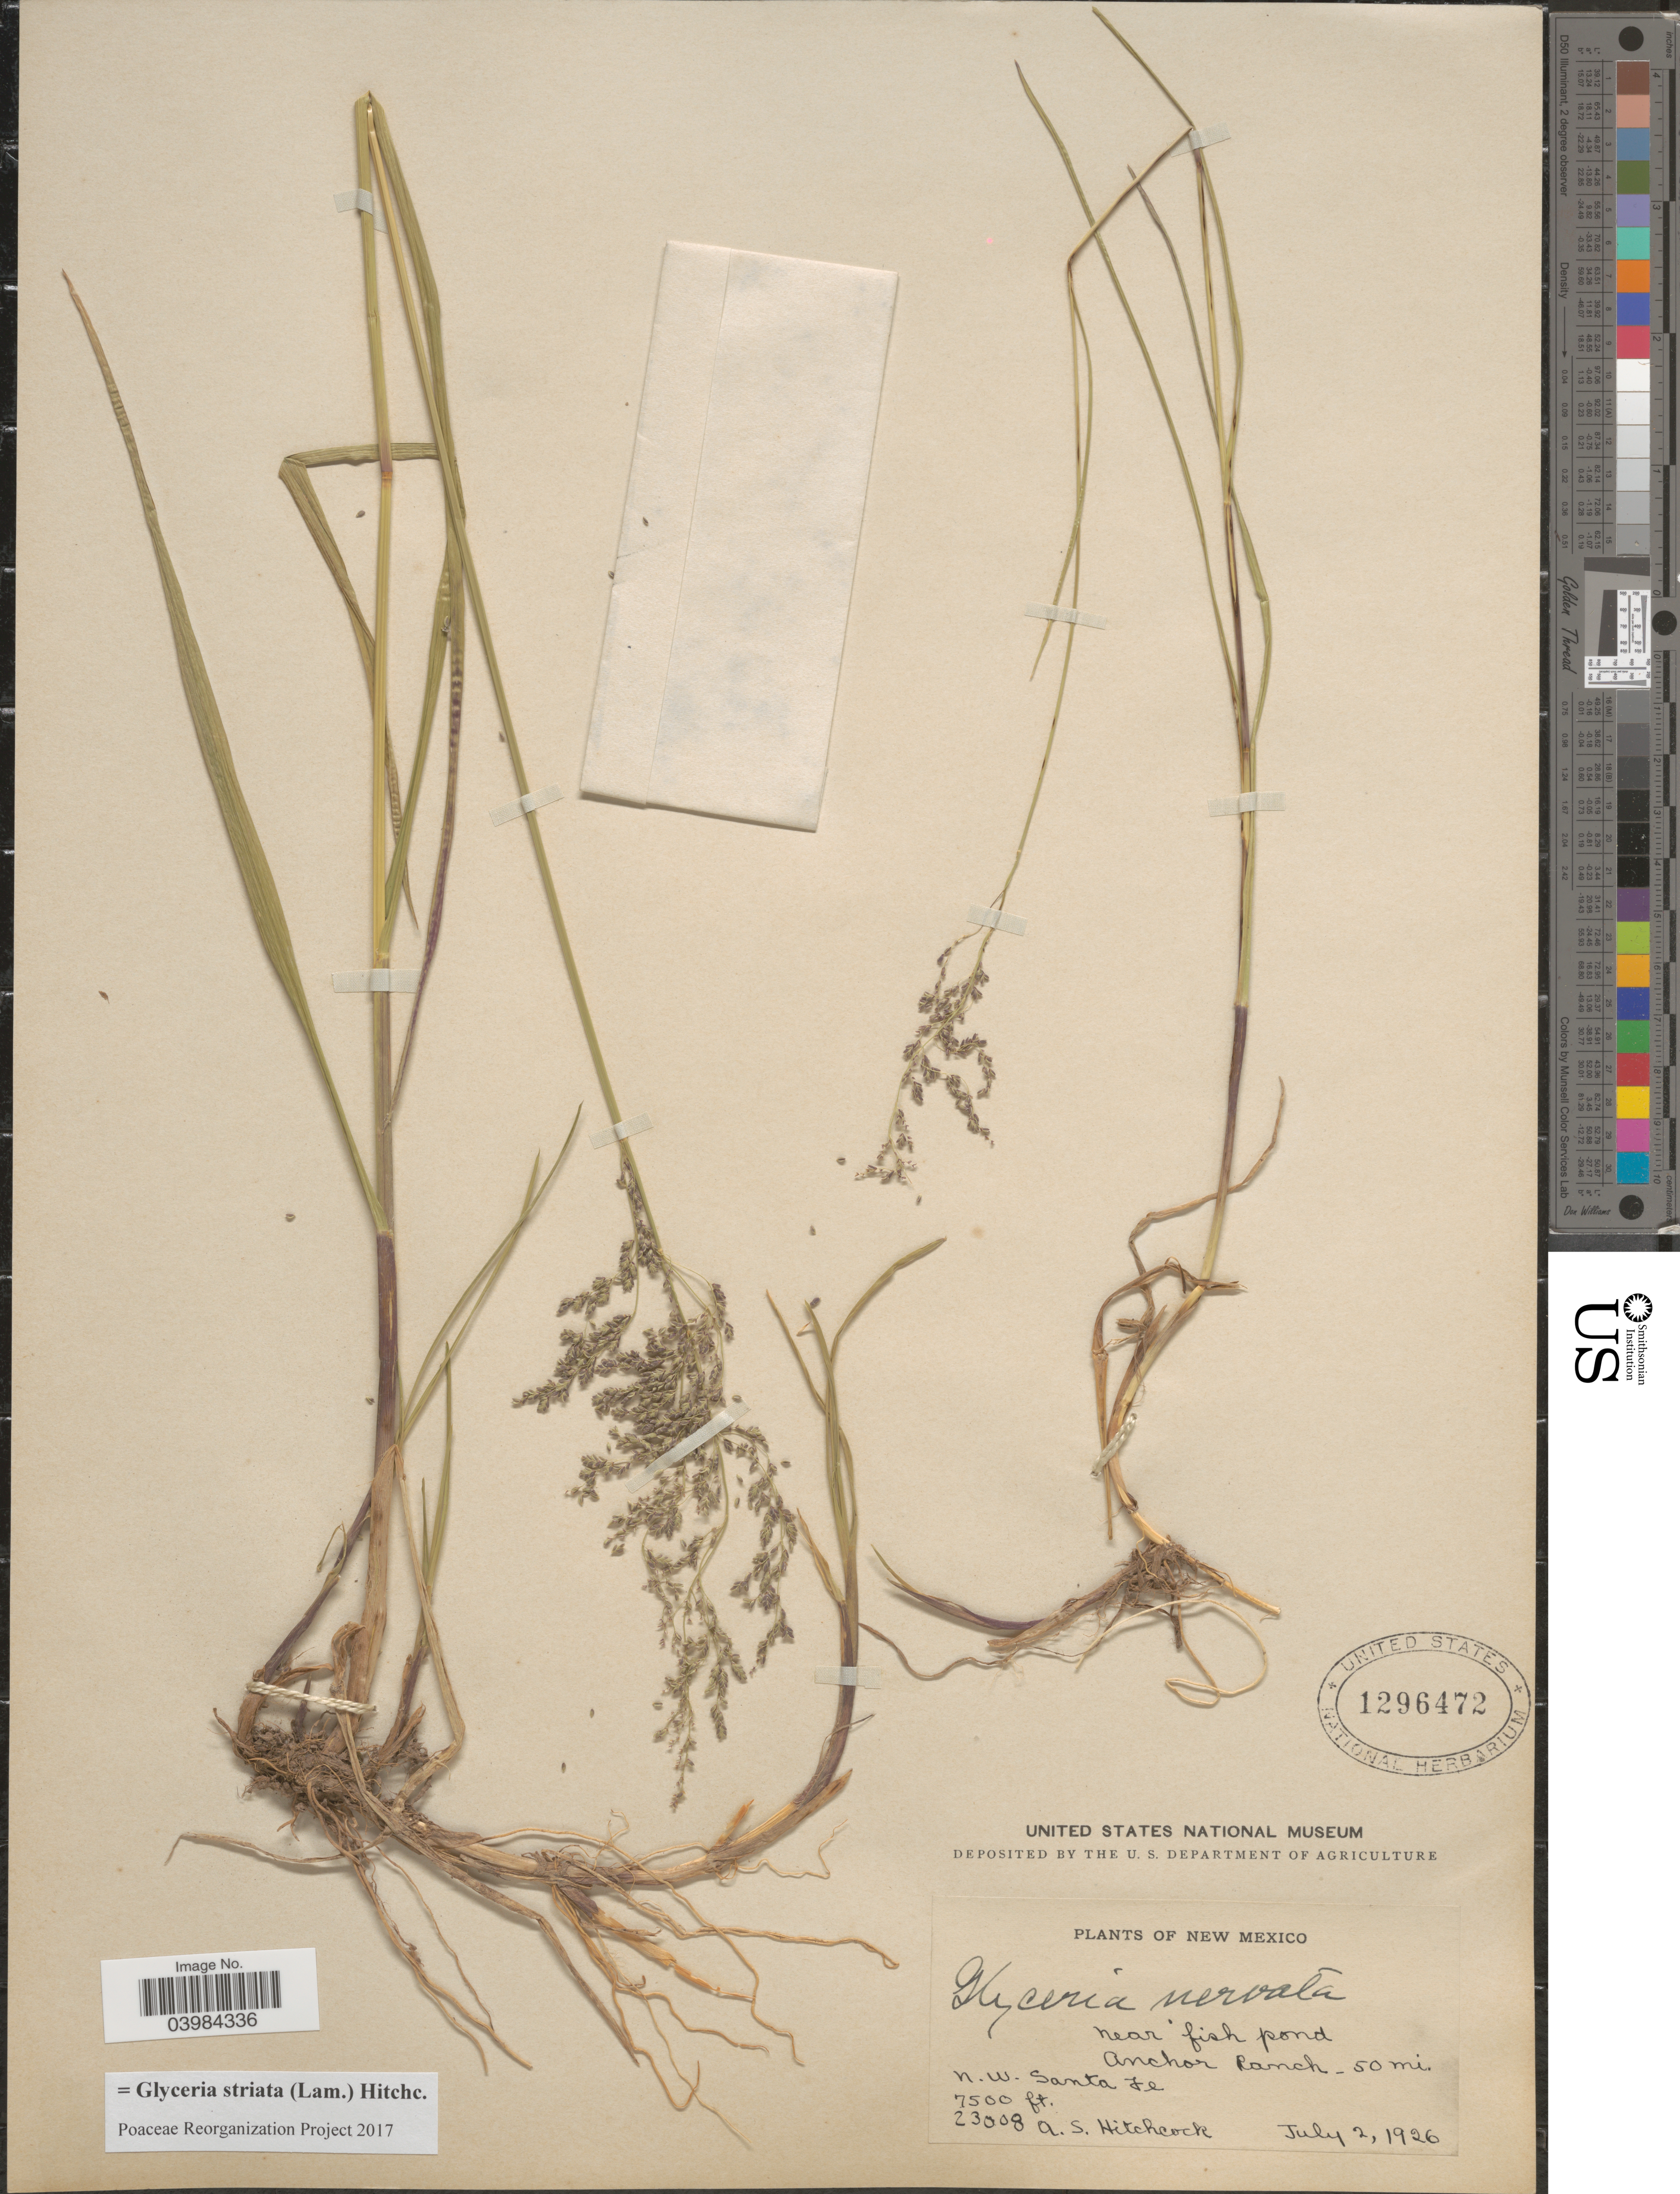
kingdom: Plantae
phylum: Tracheophyta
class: Liliopsida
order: Poales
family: Poaceae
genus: Glyceria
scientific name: Glyceria striata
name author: (Lam.) Hitchc.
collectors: A. S. Hitchcock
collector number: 23008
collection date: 1926-07-02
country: United States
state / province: New Mexico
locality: Near fish pond. Anchor Ranch. - 50 mi. N.W. Santa Fe.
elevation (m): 2286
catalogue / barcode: US 1296472